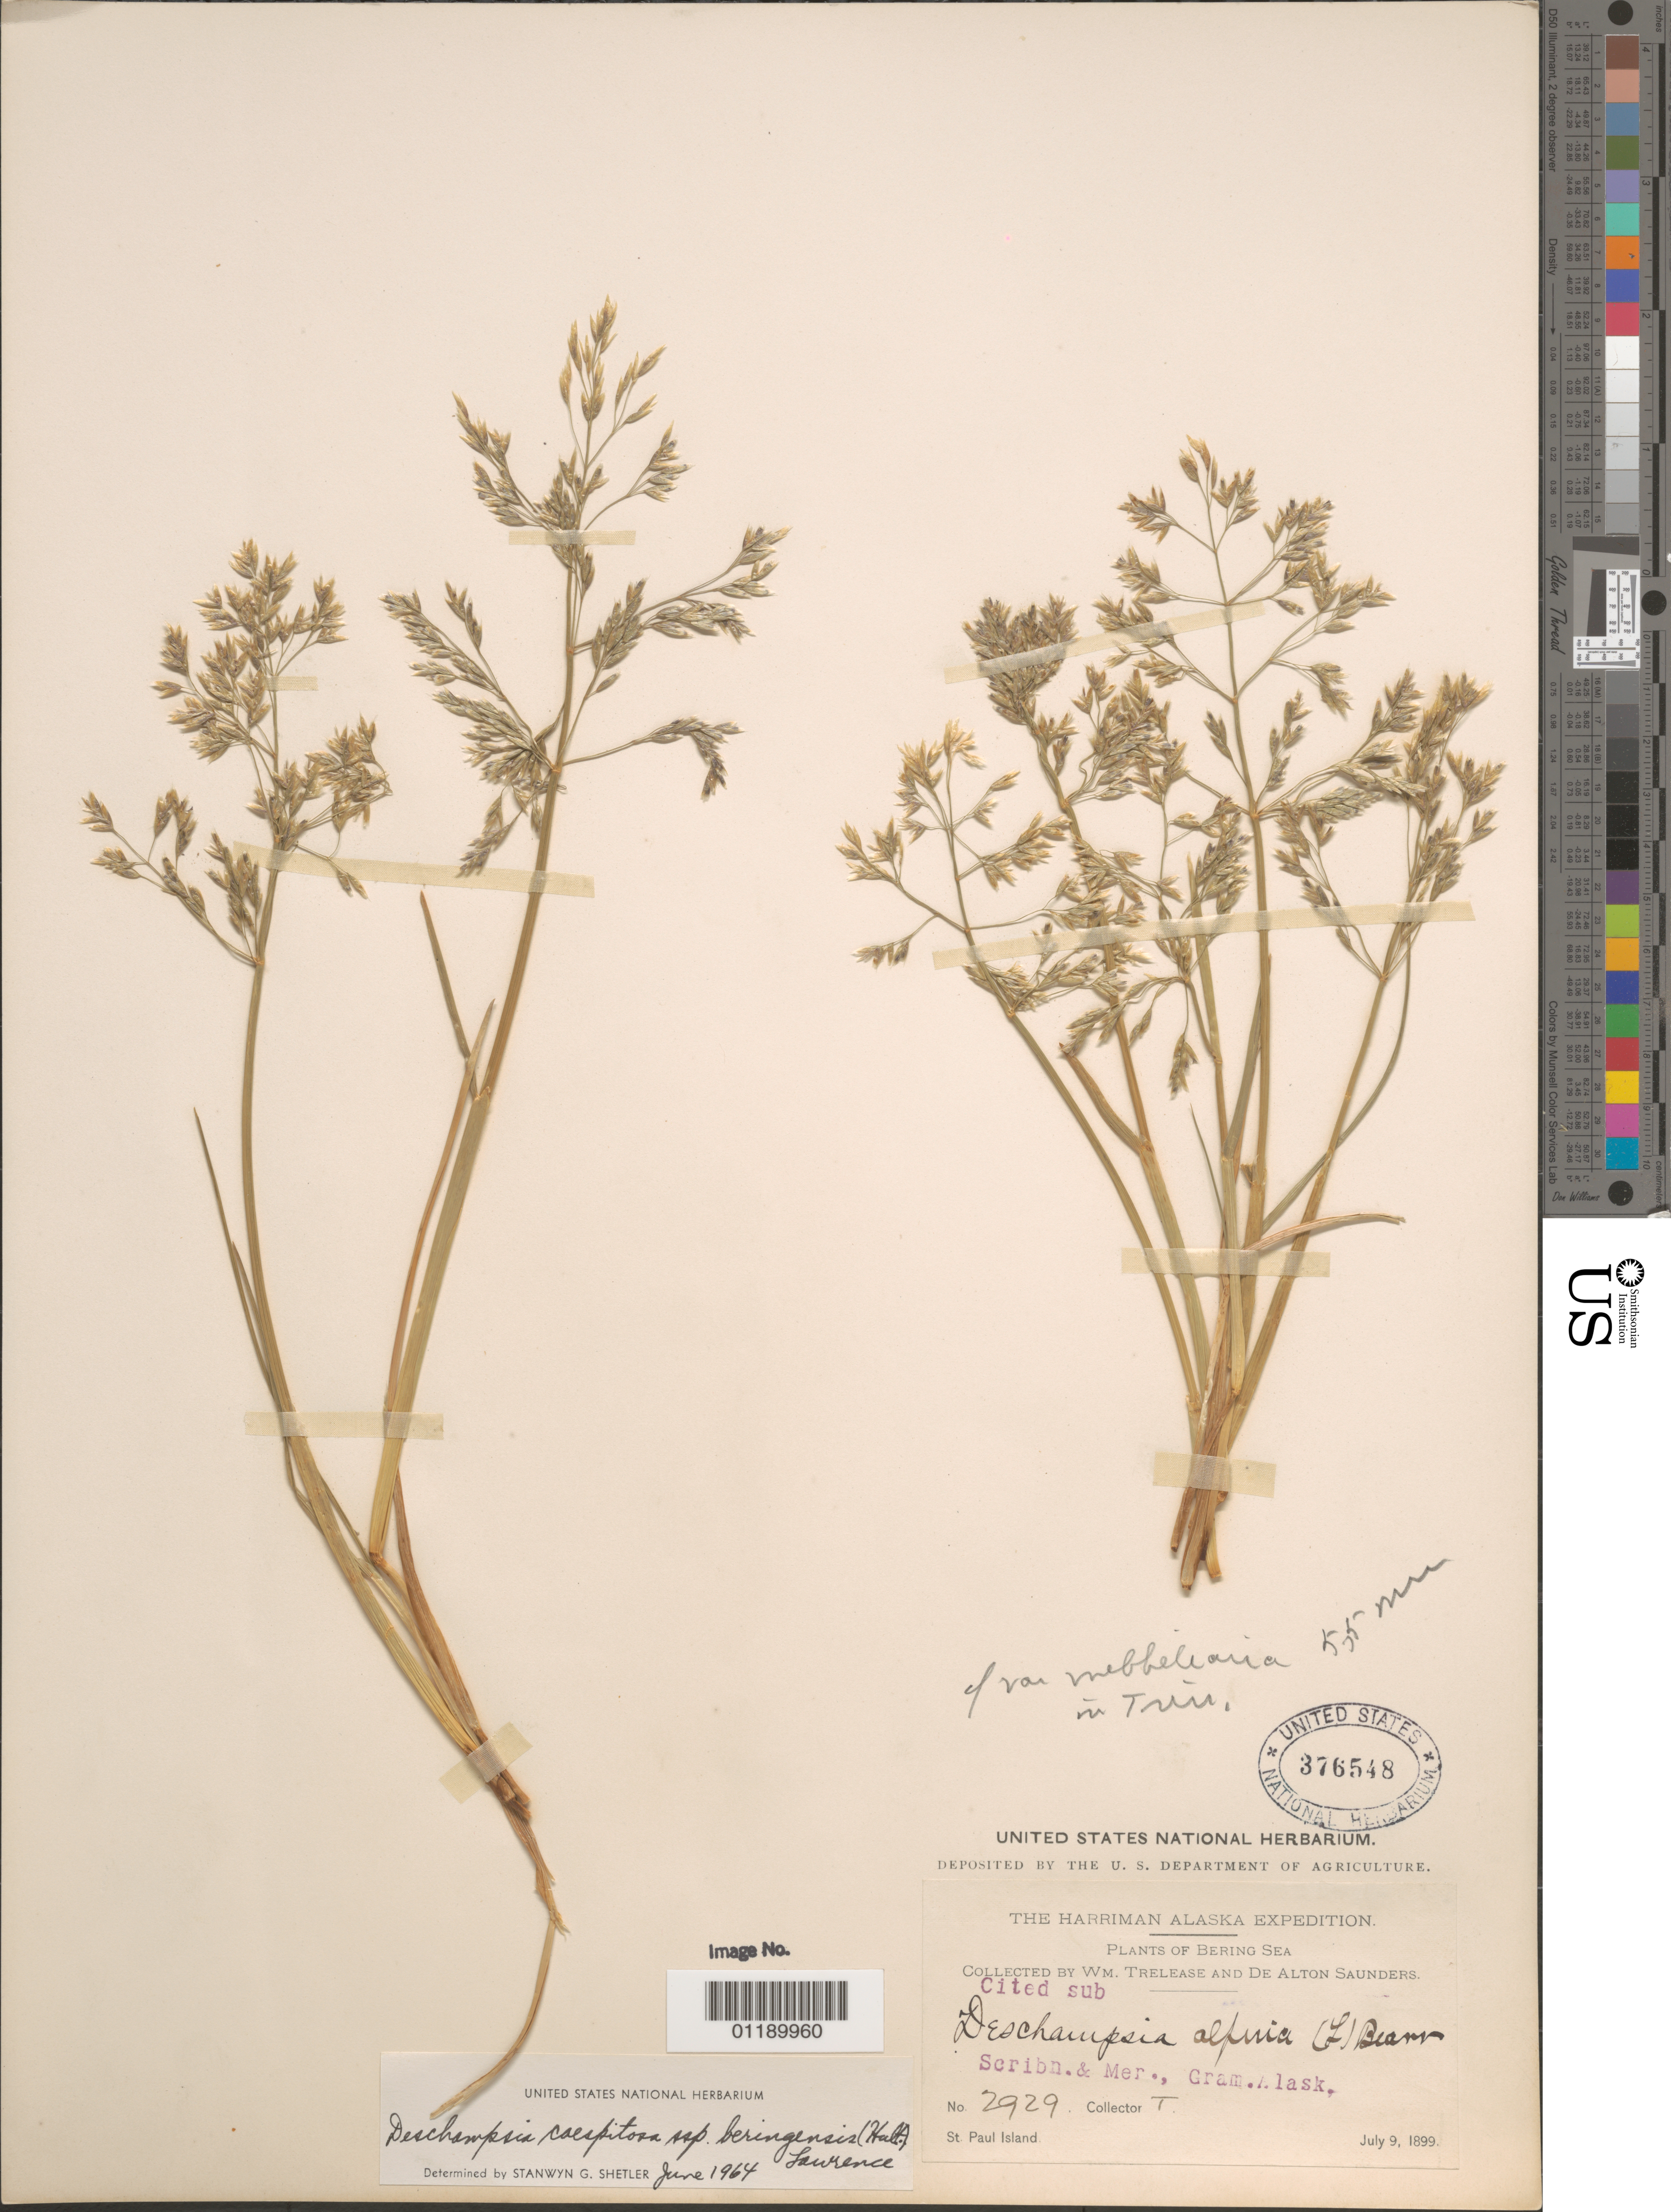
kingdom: Plantae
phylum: Tracheophyta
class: Liliopsida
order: Poales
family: Poaceae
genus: Deschampsia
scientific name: Deschampsia cespitosa subsp. beringensis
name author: (Hultén) Lawrence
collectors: W. Trelease & D. Saunders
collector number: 2929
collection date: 1899-07-09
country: United States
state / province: Alaska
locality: St Paul Island.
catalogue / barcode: US 376548